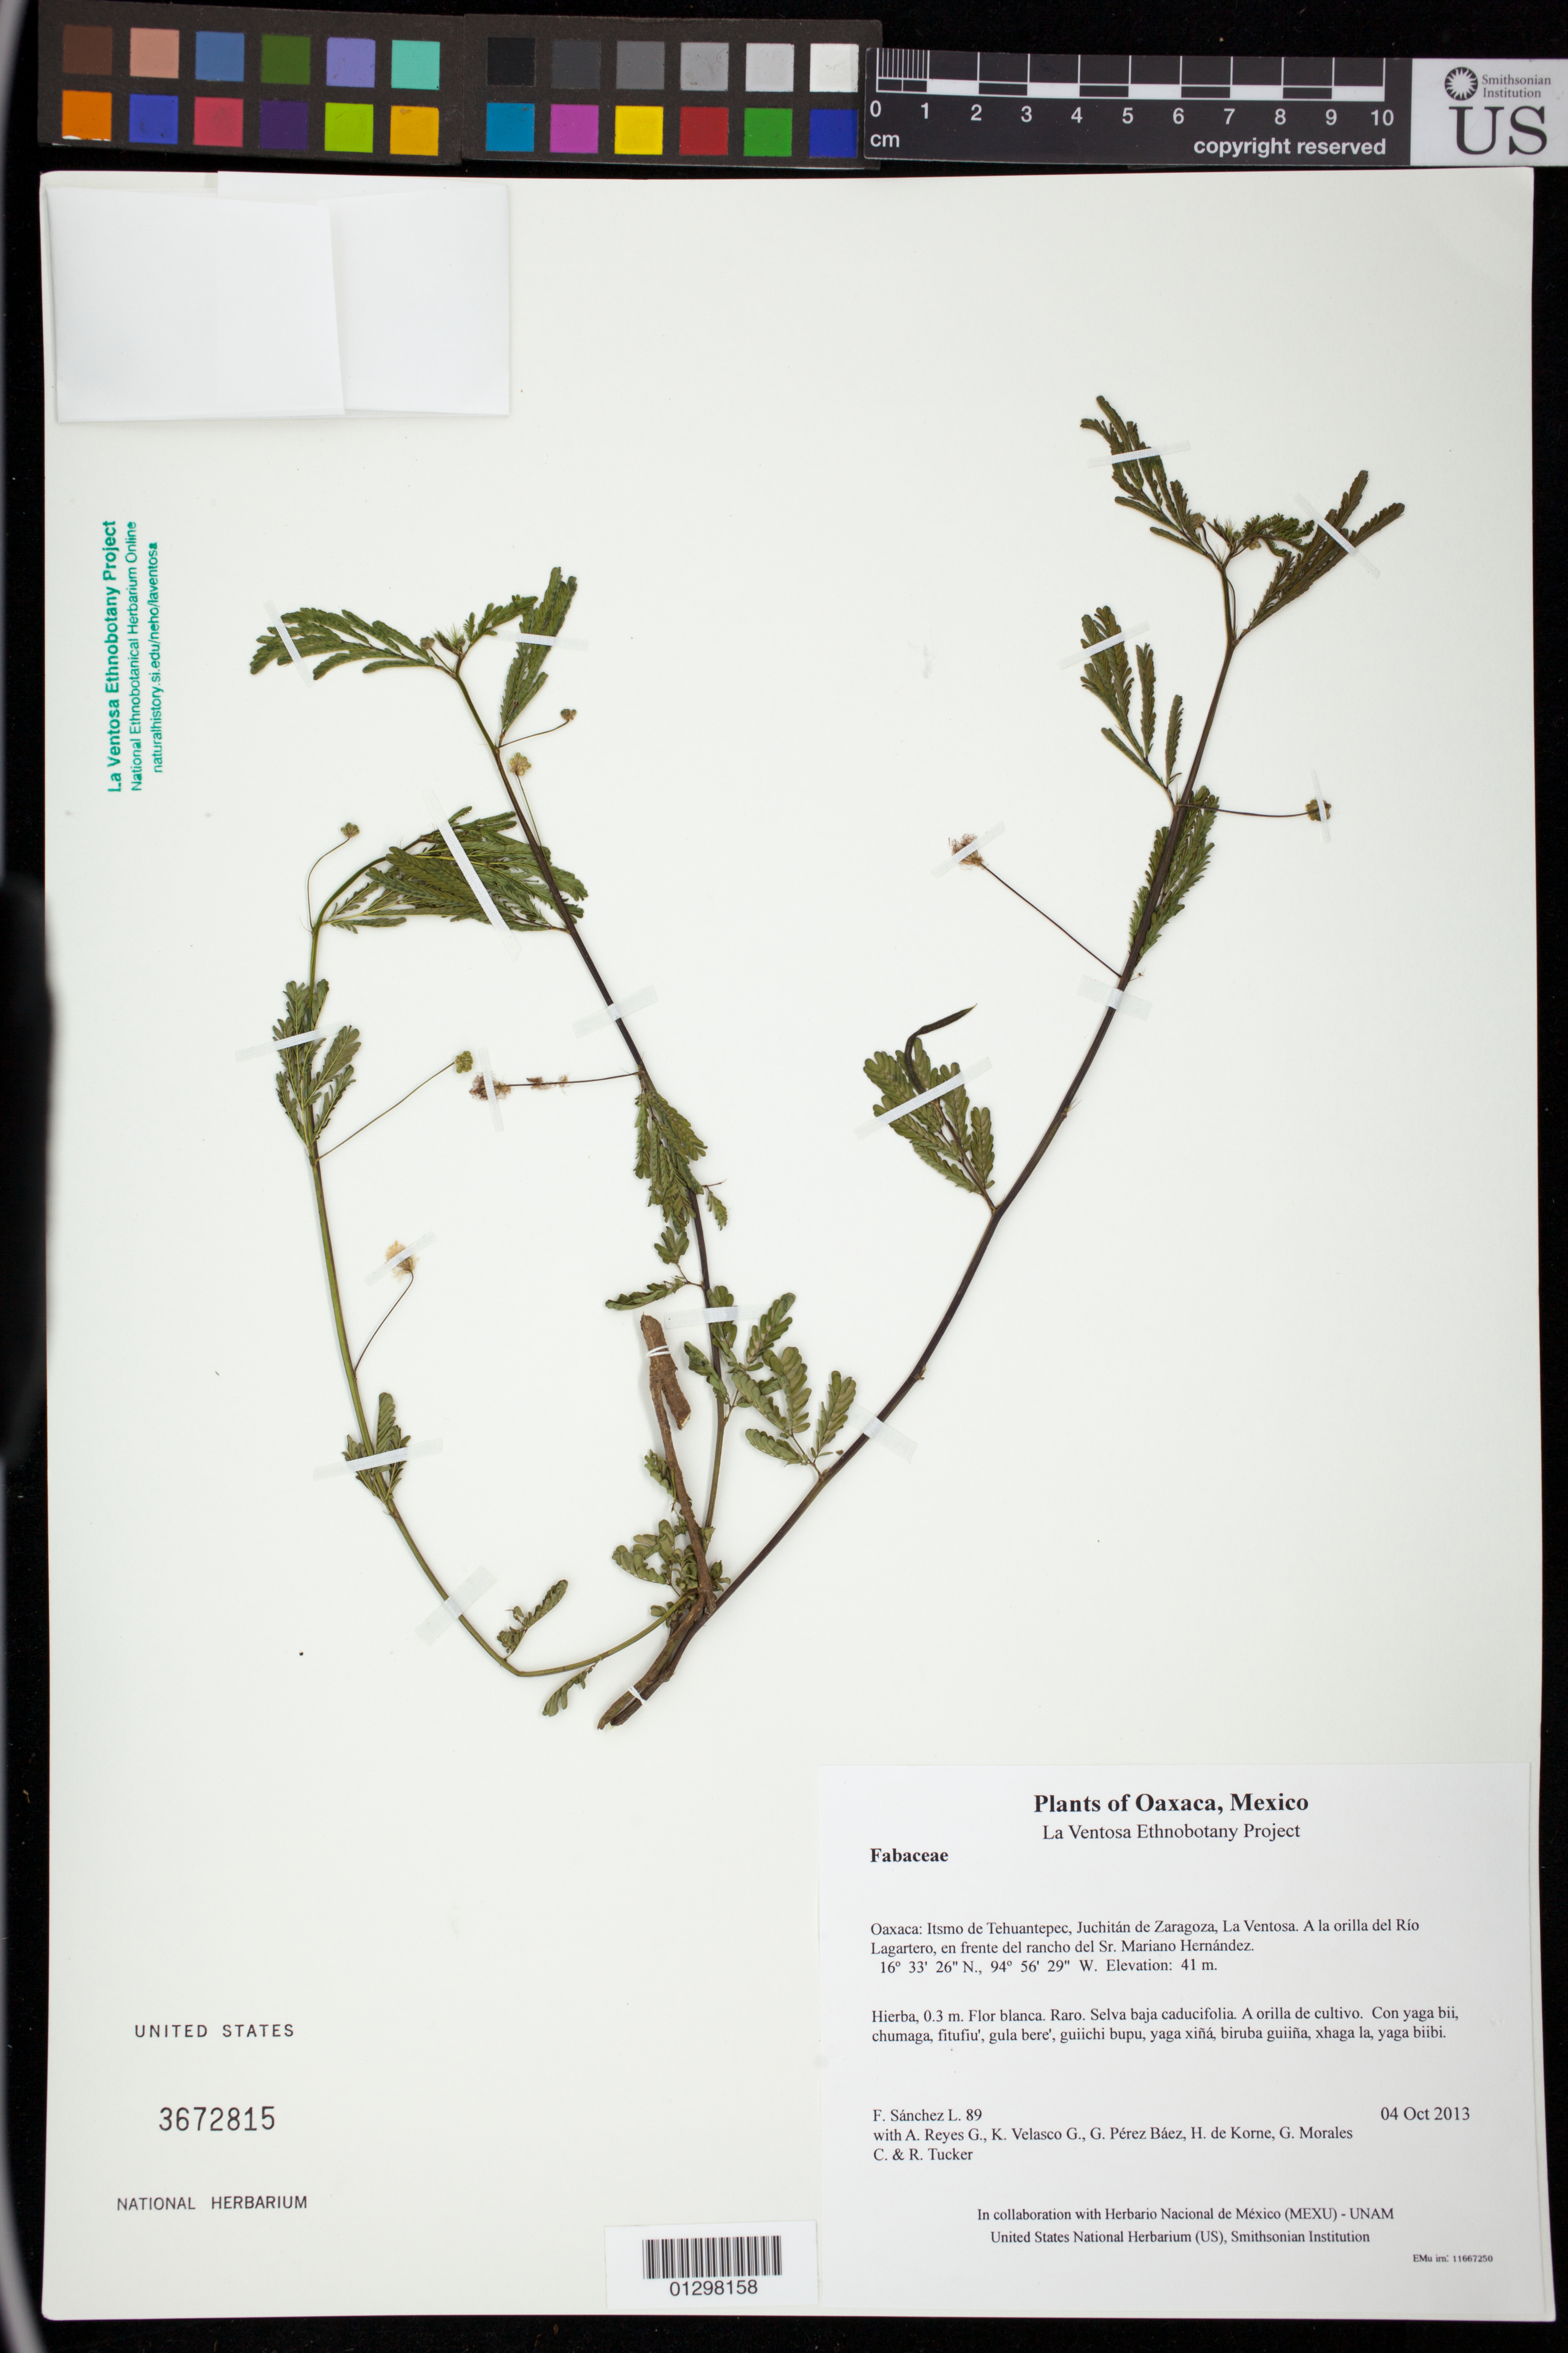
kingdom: Plantae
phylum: Tracheophyta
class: Magnoliopsida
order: Fabales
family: Fabaceae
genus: Desmanthus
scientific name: Desmanthus virgatus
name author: (L.) Willd.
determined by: Cruz D., R.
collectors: F. Sánchez L., A. Reyes G., K. Velasco G., G. Pérez Báez, H. de Korne, G. Morales C. & R. Tucker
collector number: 89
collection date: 2013-10-04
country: Mexico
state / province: Oaxaca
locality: Itsmo de Tehuantepec, Juchitán de Zaragoza, La Ventosa. A la orilla del Río Lagartero, en frente del rancho del Sr. Mariano Hernández.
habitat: Selva baja caducifolia. A orilla de cultivo.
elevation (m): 41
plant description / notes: JEBOT, MEXU, SERO, US; Guixi bandaga. 0.3 m. Guie' naquichi'. Nadxunu'.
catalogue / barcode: US 3672815